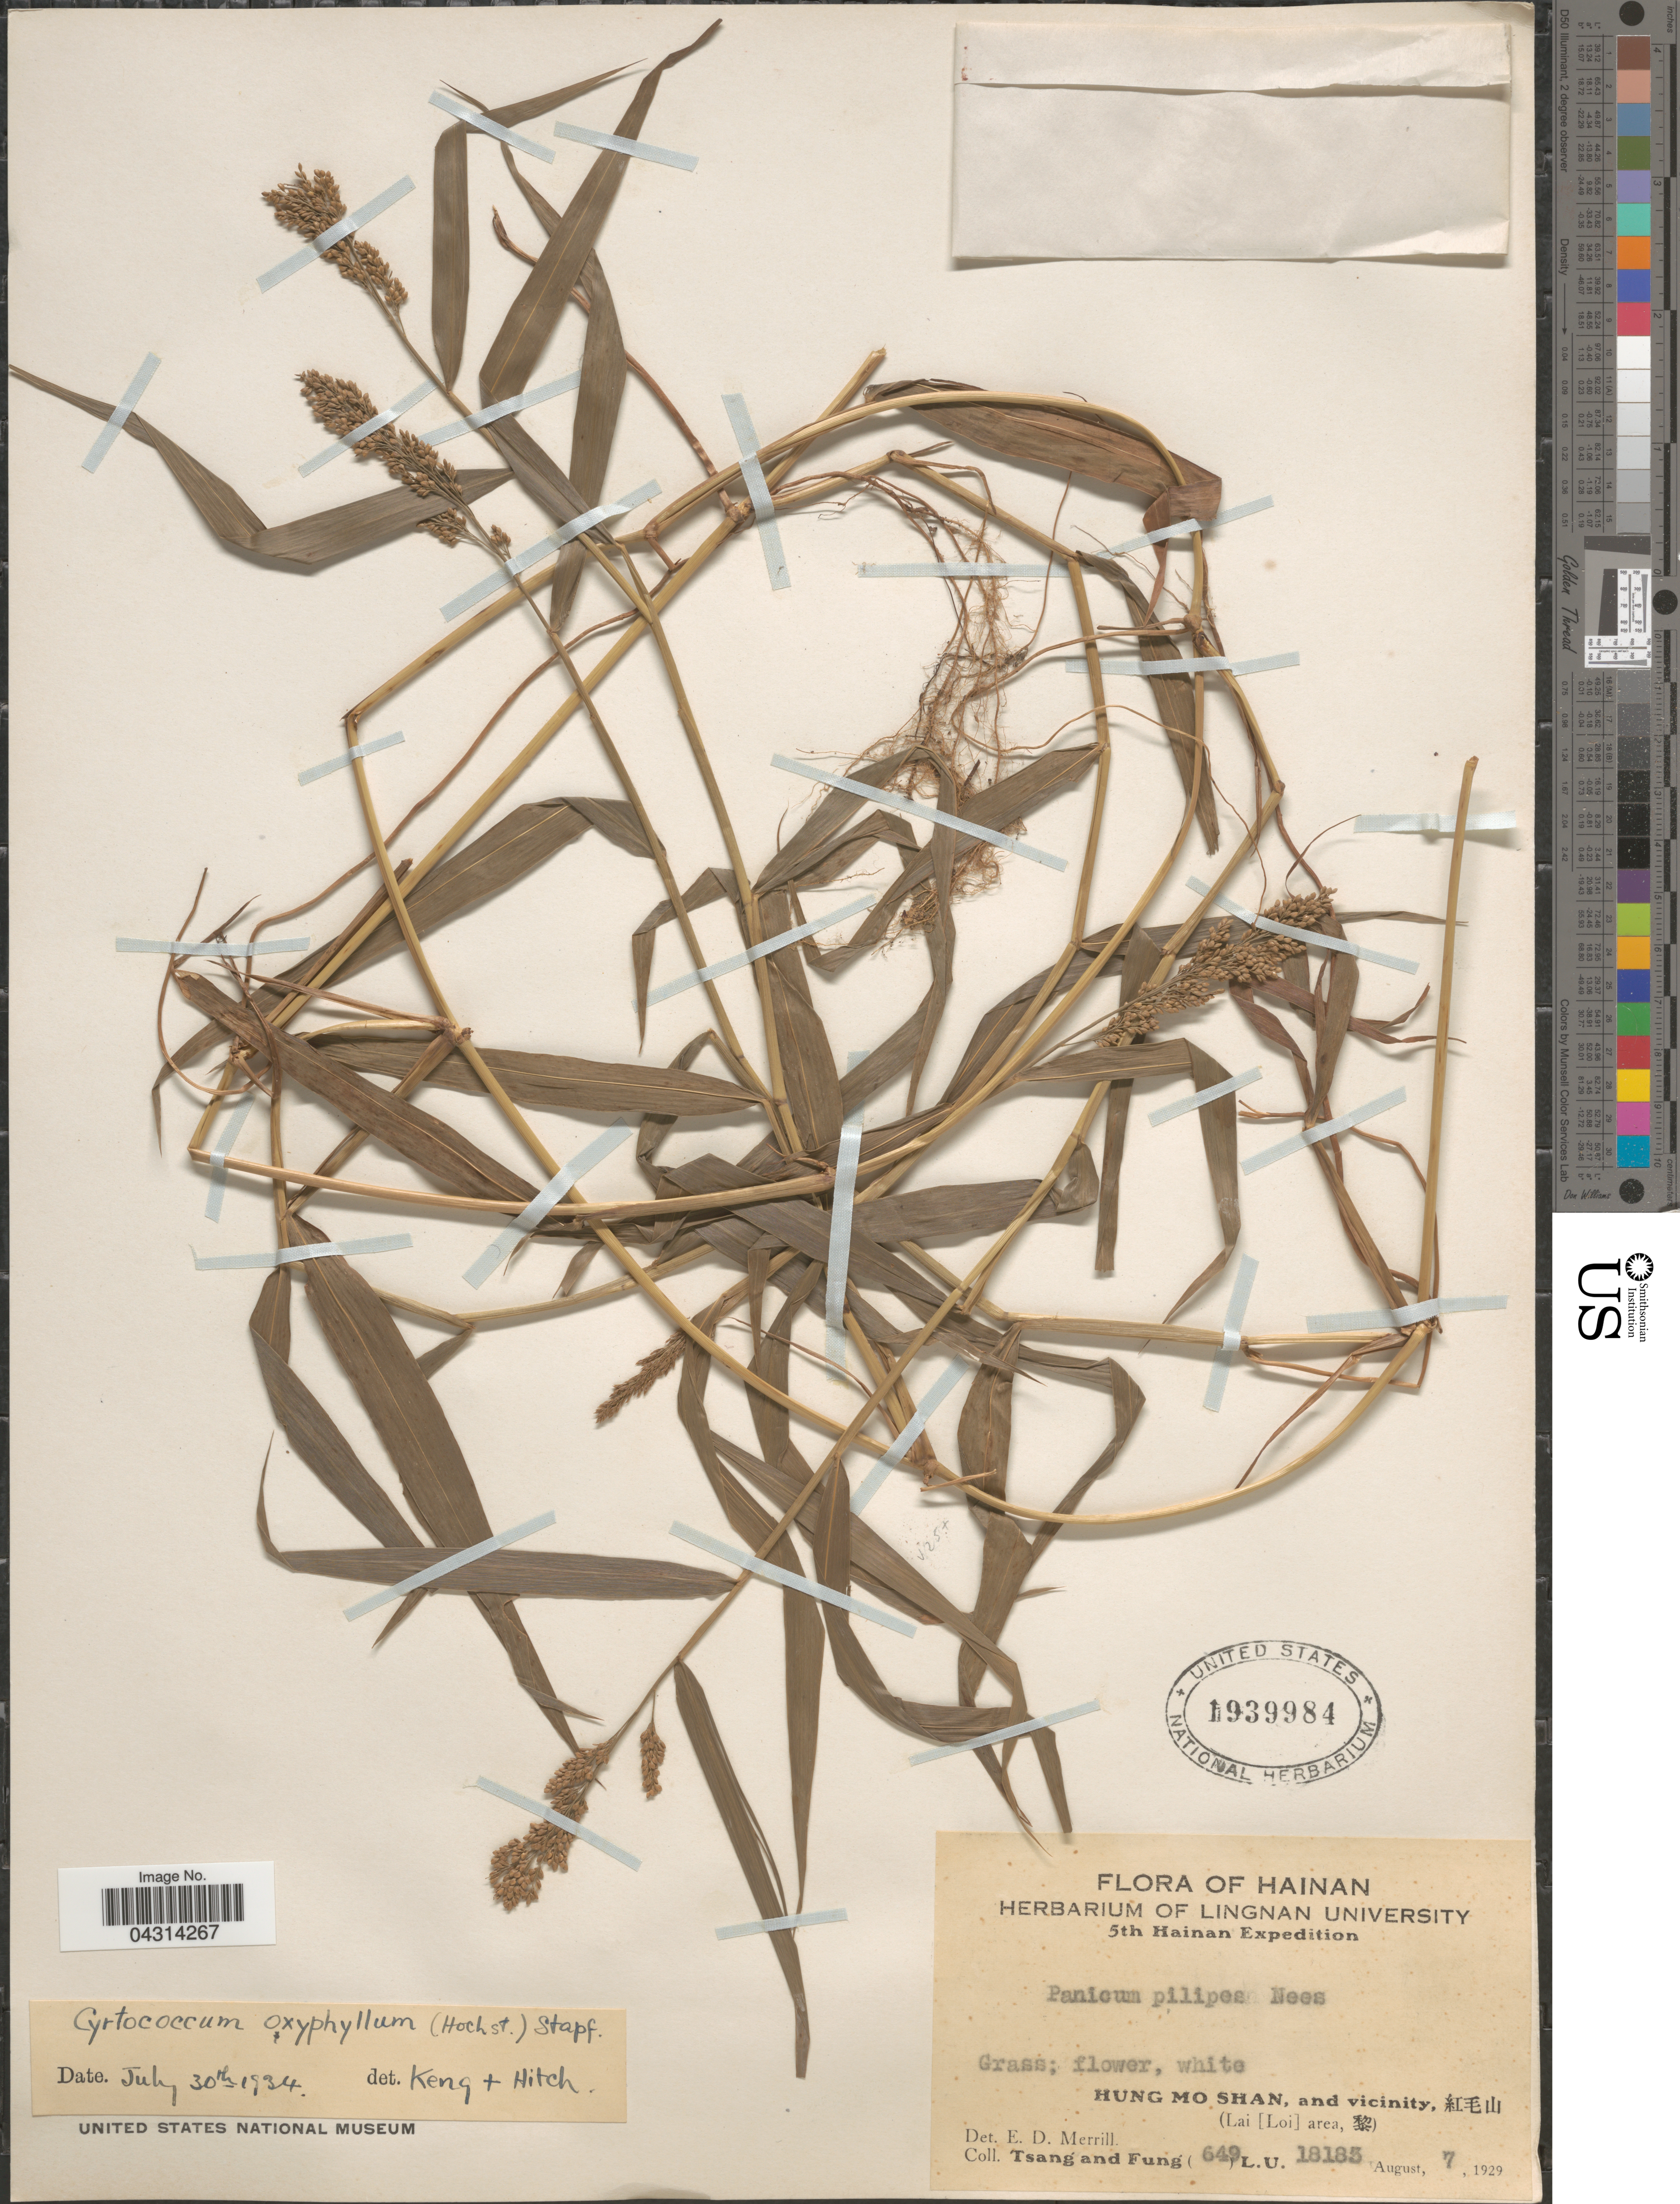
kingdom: Plantae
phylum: Tracheophyta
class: Liliopsida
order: Poales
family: Poaceae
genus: Cyrtococcum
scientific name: Cyrtococcum oxyphyllum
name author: (Steud.) Stapf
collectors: -. T'sang & Fung, --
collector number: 649 L.U. 18183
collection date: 1929-08-07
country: China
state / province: Hainan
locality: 5th Hainan Expedition. Hung Mo Shan, and vicinity, X. (Lai [Loi] area, X).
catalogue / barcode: US 1939984